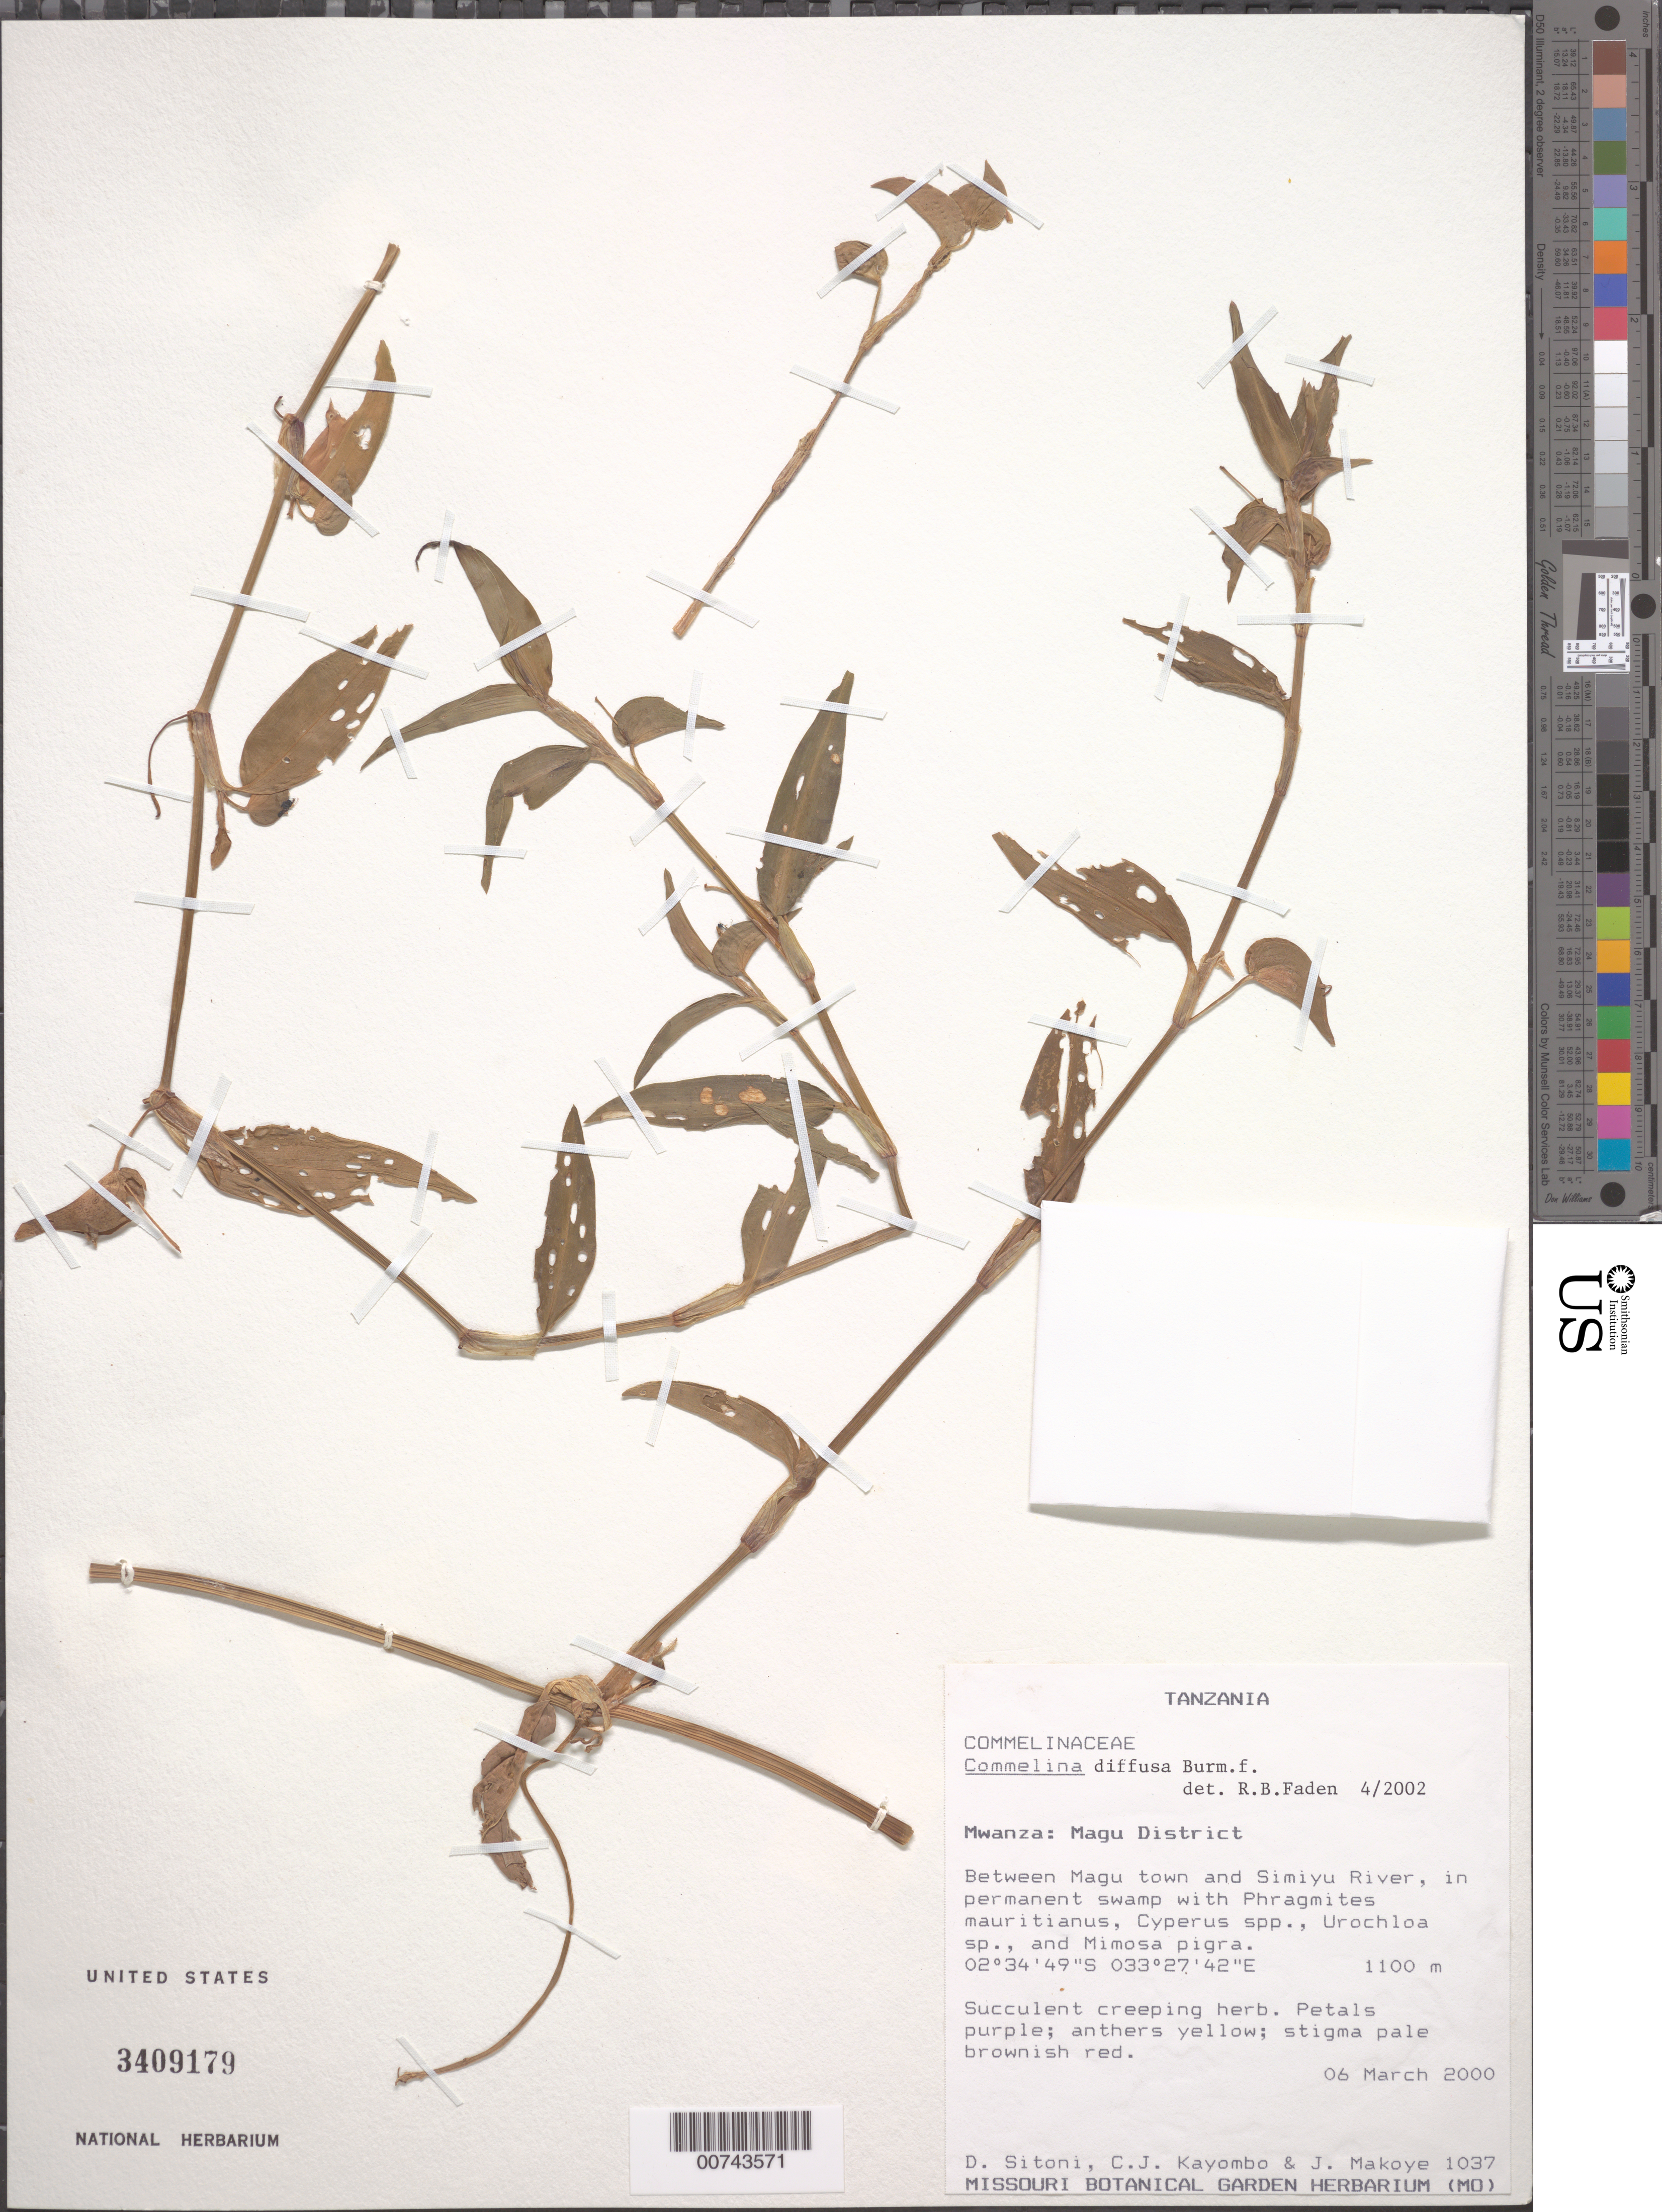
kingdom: Plantae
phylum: Tracheophyta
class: Liliopsida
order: Commelinales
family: Commelinaceae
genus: Commelina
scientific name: Commelina diffusa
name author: Burm. f.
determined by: Faden, Robert B., (US), Smithsonian Institution - National Museum of Natural History (UNITED STATES)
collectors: D. Sitoni, C. J. Kayombo & J. Makoye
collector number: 1037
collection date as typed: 06 Mar 2000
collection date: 2000-03-06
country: Tanzania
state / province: Mwanza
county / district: Magu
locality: Between Magu town and Simiyu River.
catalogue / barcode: US 3409179